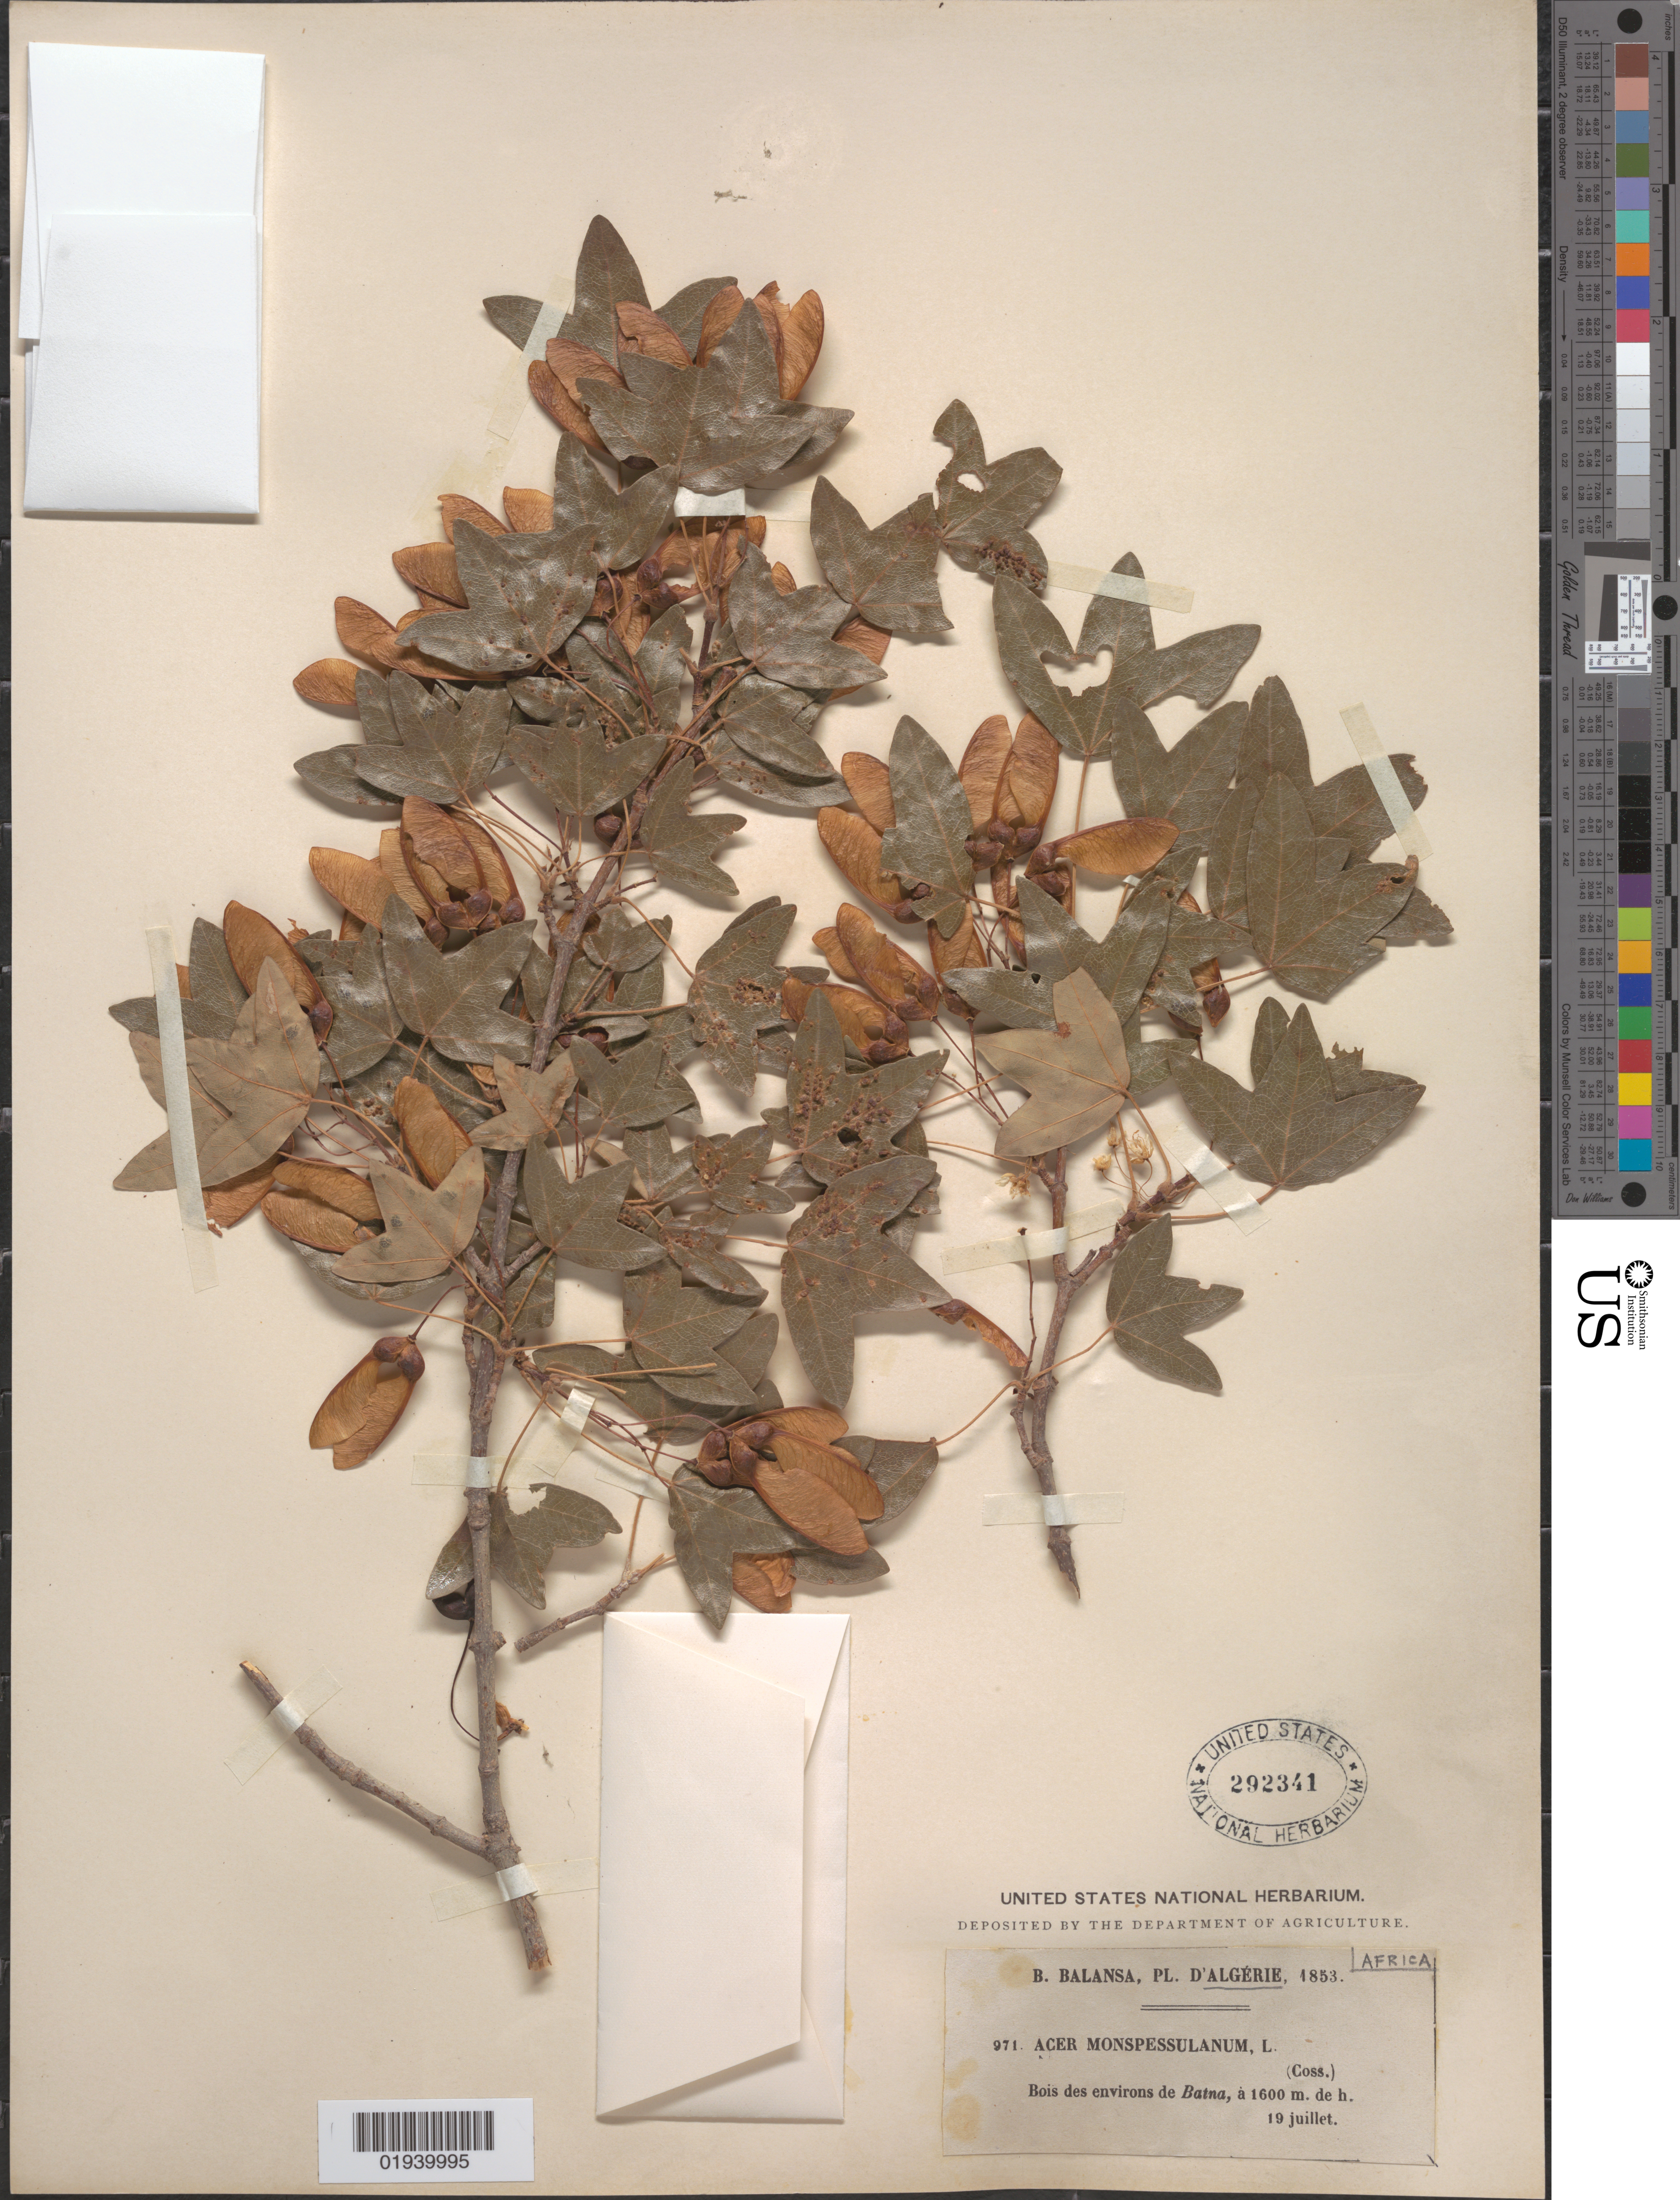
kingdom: Plantae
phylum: Tracheophyta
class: Magnoliopsida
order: Sapindales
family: Sapindaceae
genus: Acer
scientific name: Acer monspessulanum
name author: L.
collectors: B. Balansa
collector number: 971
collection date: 1853-07-19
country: Algeria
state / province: Batna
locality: Batna environs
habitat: Bois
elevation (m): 1600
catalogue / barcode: US 292341